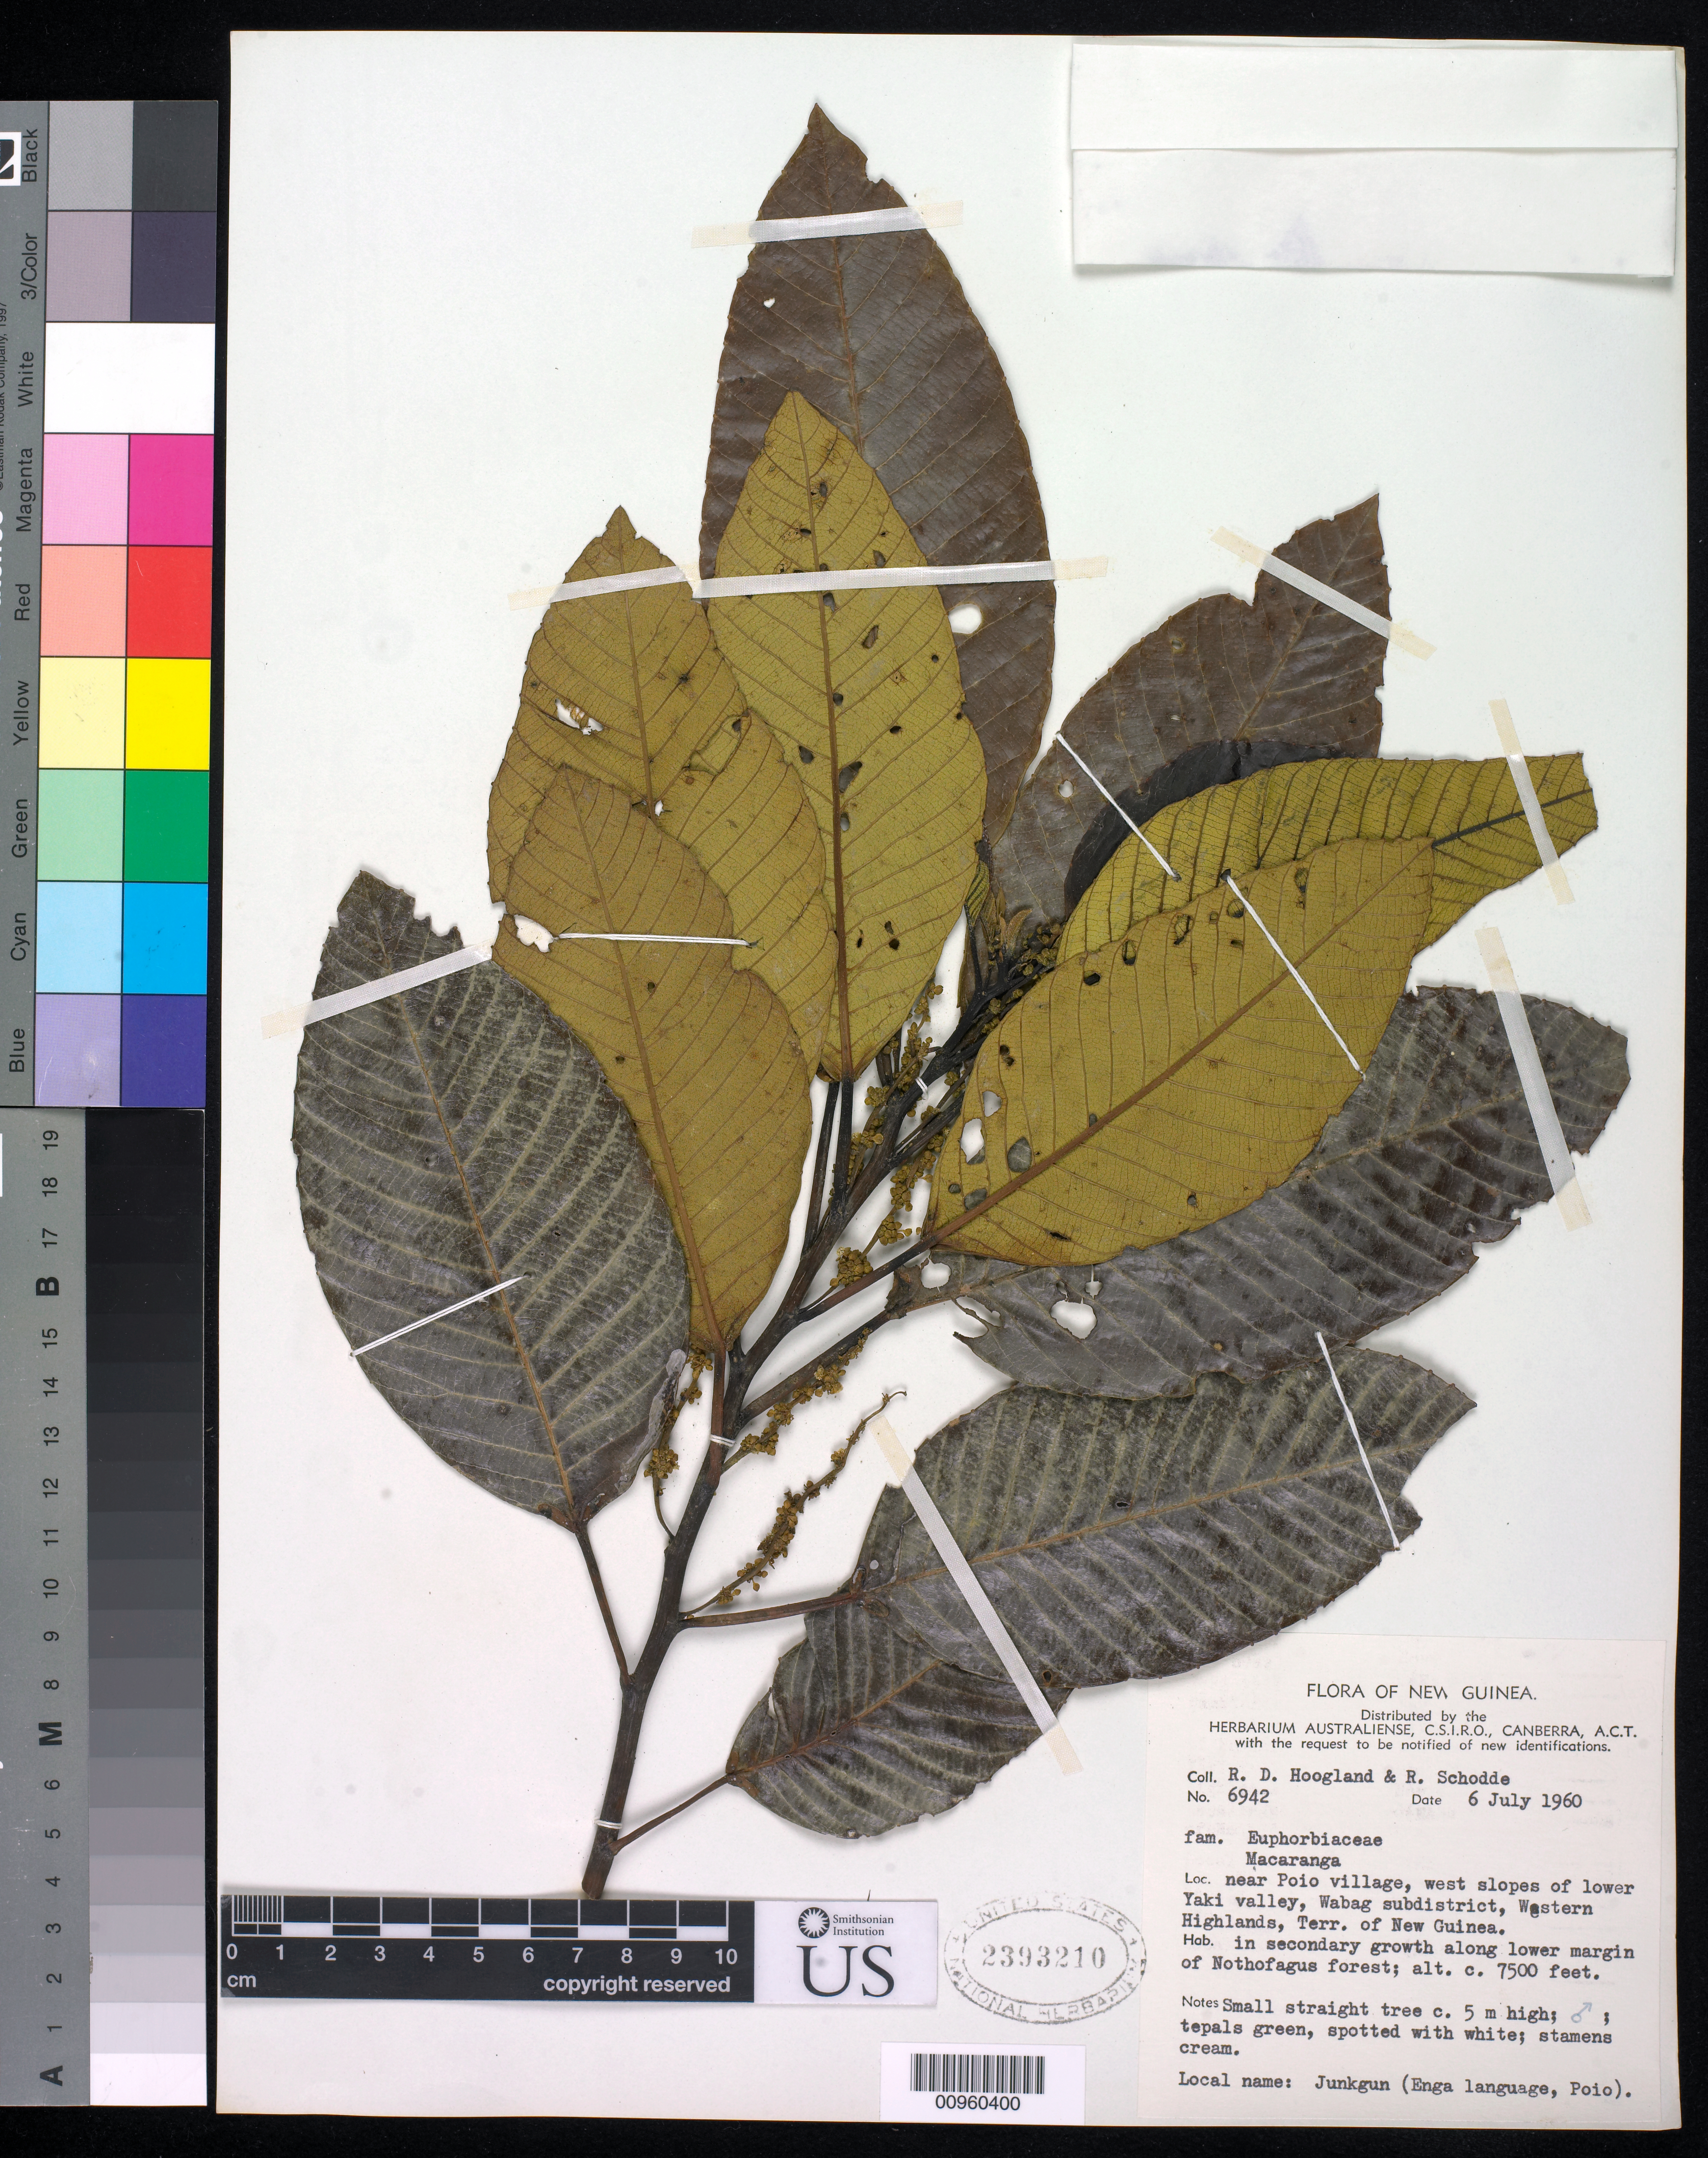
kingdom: Plantae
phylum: Tracheophyta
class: Magnoliopsida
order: Malpighiales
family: Euphorbiaceae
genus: Macaranga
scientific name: Macaranga sp.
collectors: R. D. Hoogland & R. Schodde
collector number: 6942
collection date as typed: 06 Jul 1960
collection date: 1960-07-06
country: Papua New Guinea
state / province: Enga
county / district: Wabag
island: New Guinea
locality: West slope lower Yaki River valley, near Poio Village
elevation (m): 2286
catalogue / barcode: US 2393210